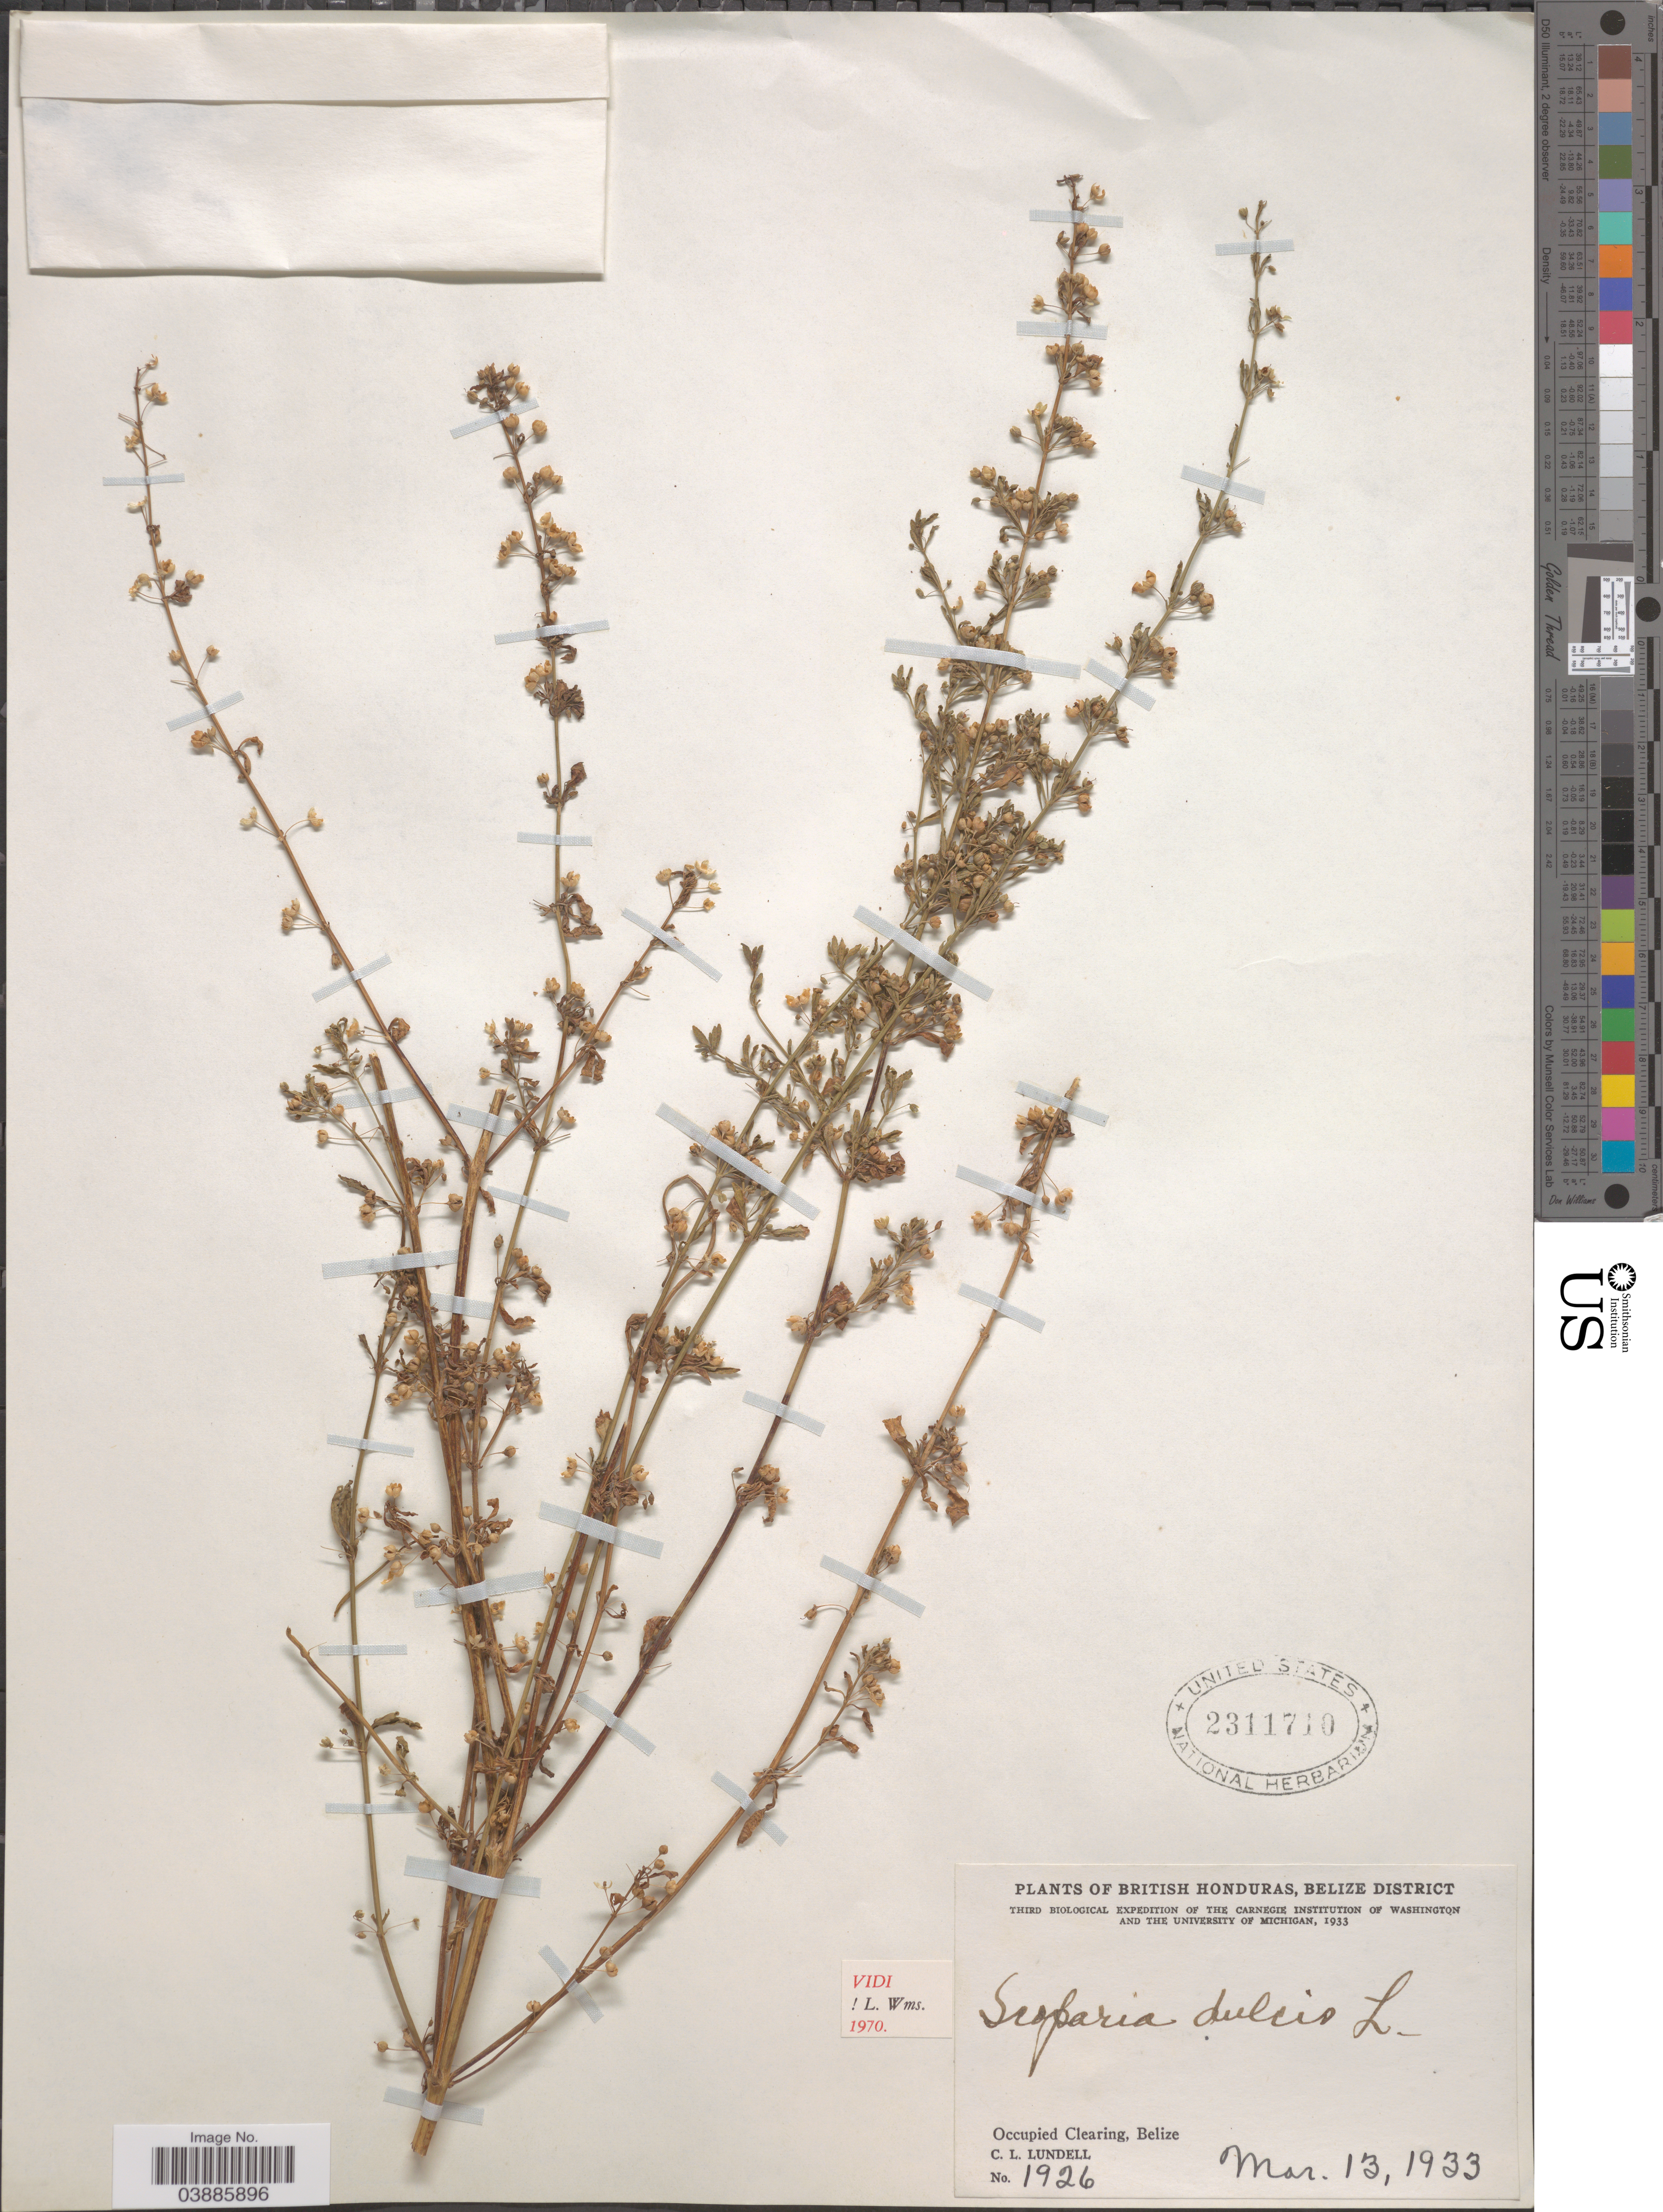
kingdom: Plantae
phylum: Tracheophyta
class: Magnoliopsida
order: Lamiales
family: Plantaginaceae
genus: Scoparia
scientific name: Scoparia dulcis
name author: L.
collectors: C. L. Lundell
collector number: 1926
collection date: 1933-03-13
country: Belize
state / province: Belize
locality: British Honduras, Belize District. Occupied Clearing, Belize.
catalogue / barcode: US 2311710